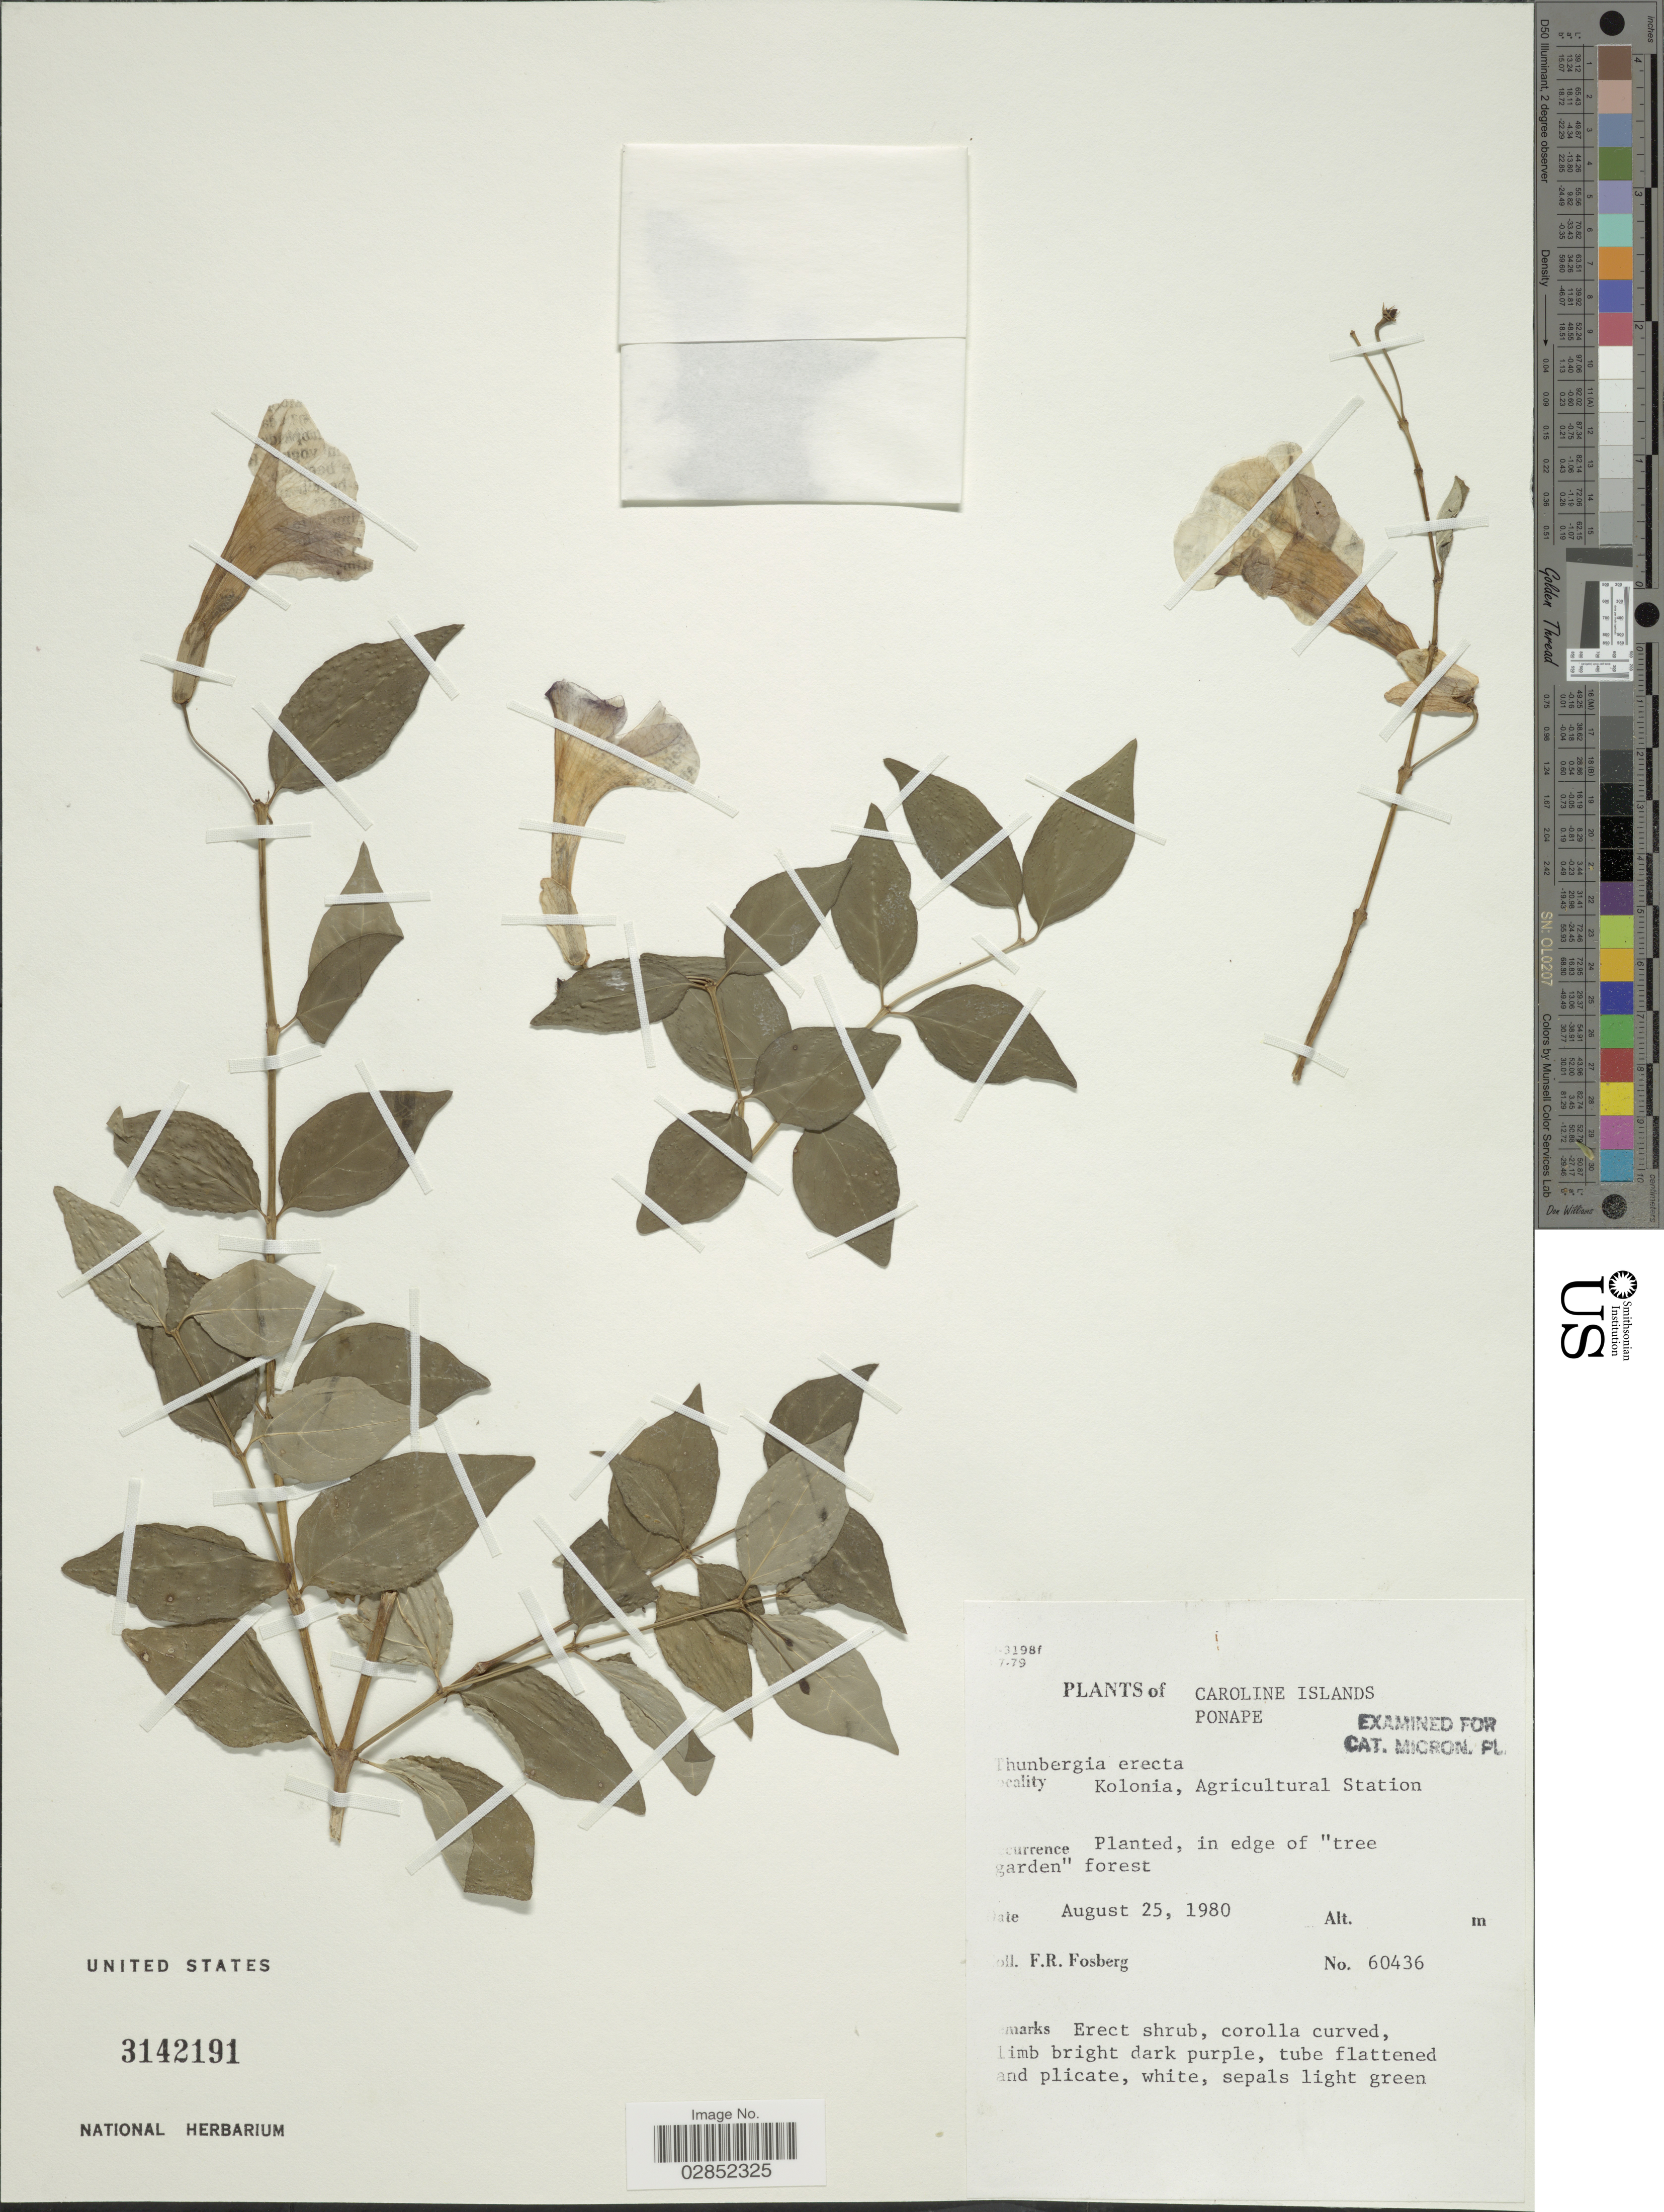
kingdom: Plantae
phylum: Tracheophyta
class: Magnoliopsida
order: Lamiales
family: Acanthaceae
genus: Thunbergia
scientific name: Thunbergia erecta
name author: (Benth.) T. Anderson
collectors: F. R. Fosberg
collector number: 60436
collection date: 1980-08-25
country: Micronesia, Federated States of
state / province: Pohnpei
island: Pohnpei [Ponape]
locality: Caroline Islands, Ponape, Kolonia, Agricultural Station.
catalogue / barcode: US 3142191